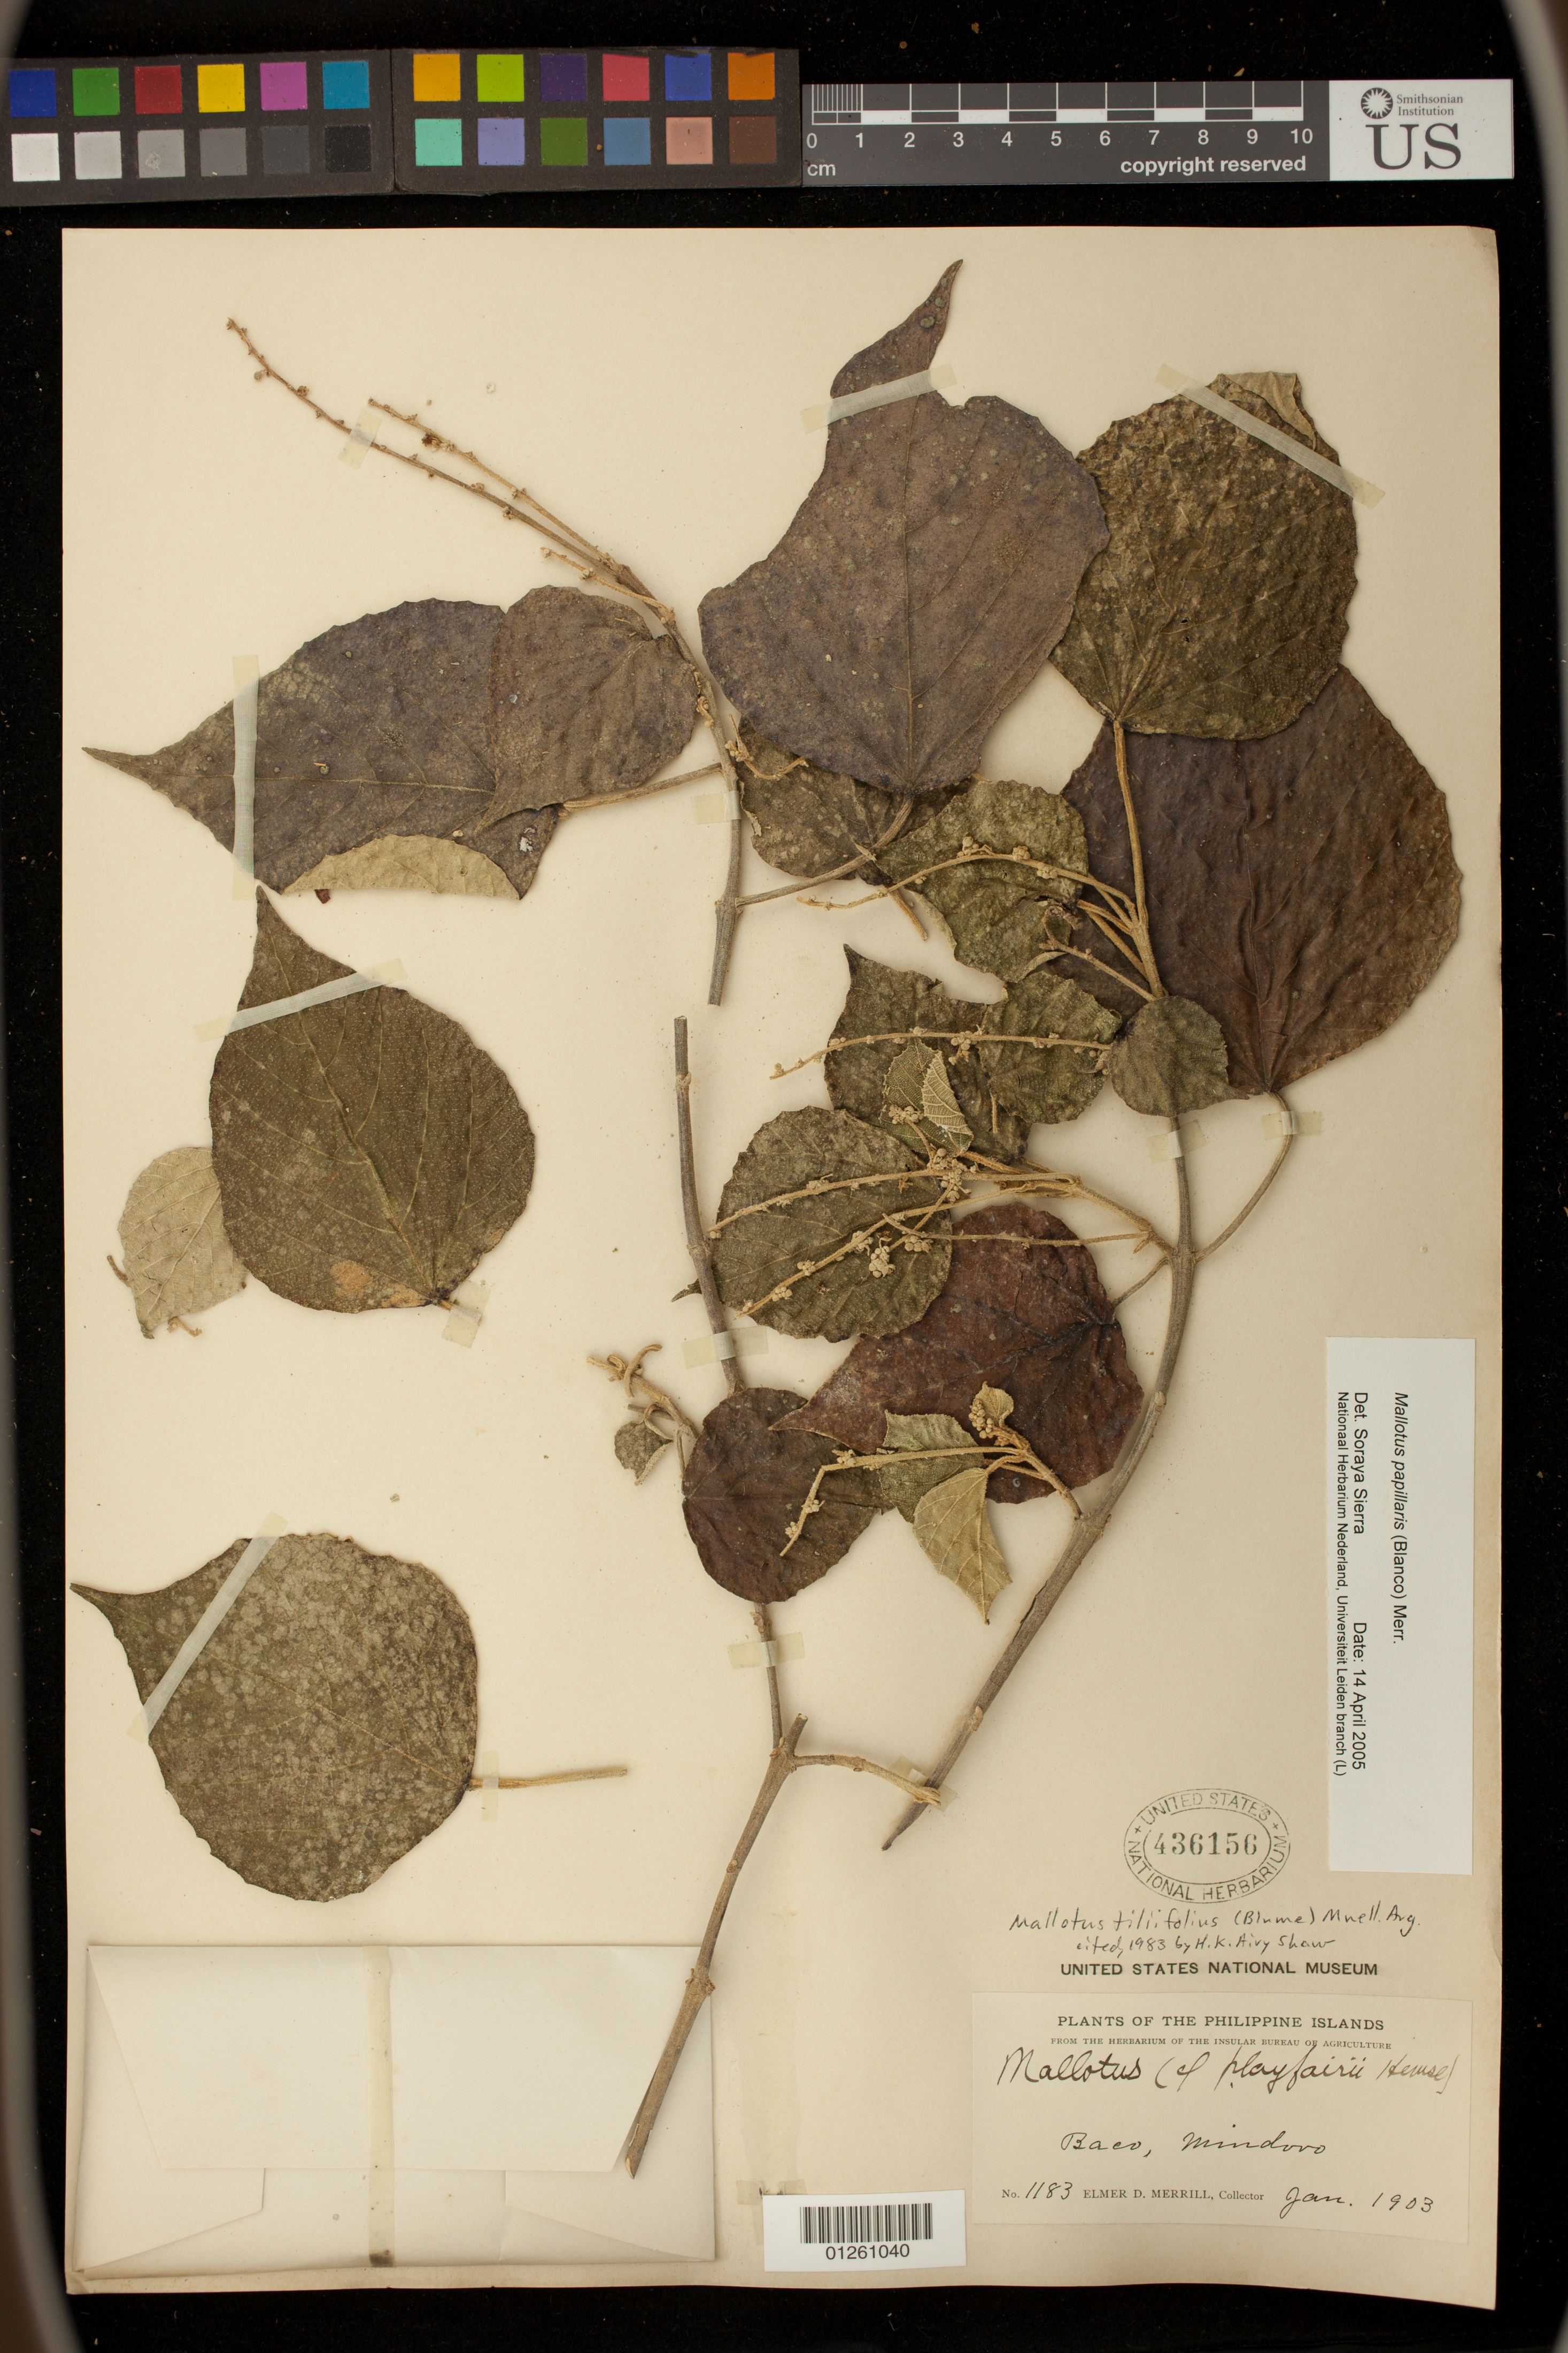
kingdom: Plantae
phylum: Tracheophyta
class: Magnoliopsida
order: Malpighiales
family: Euphorbiaceae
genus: Mallotus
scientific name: Mallotus papillaris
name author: (Blanco) Merr.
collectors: E. D. Merrill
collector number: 1183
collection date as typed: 1903-01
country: Philippines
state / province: Mimaropa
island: Mindoro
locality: Baco, Mindoro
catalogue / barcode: US 436156